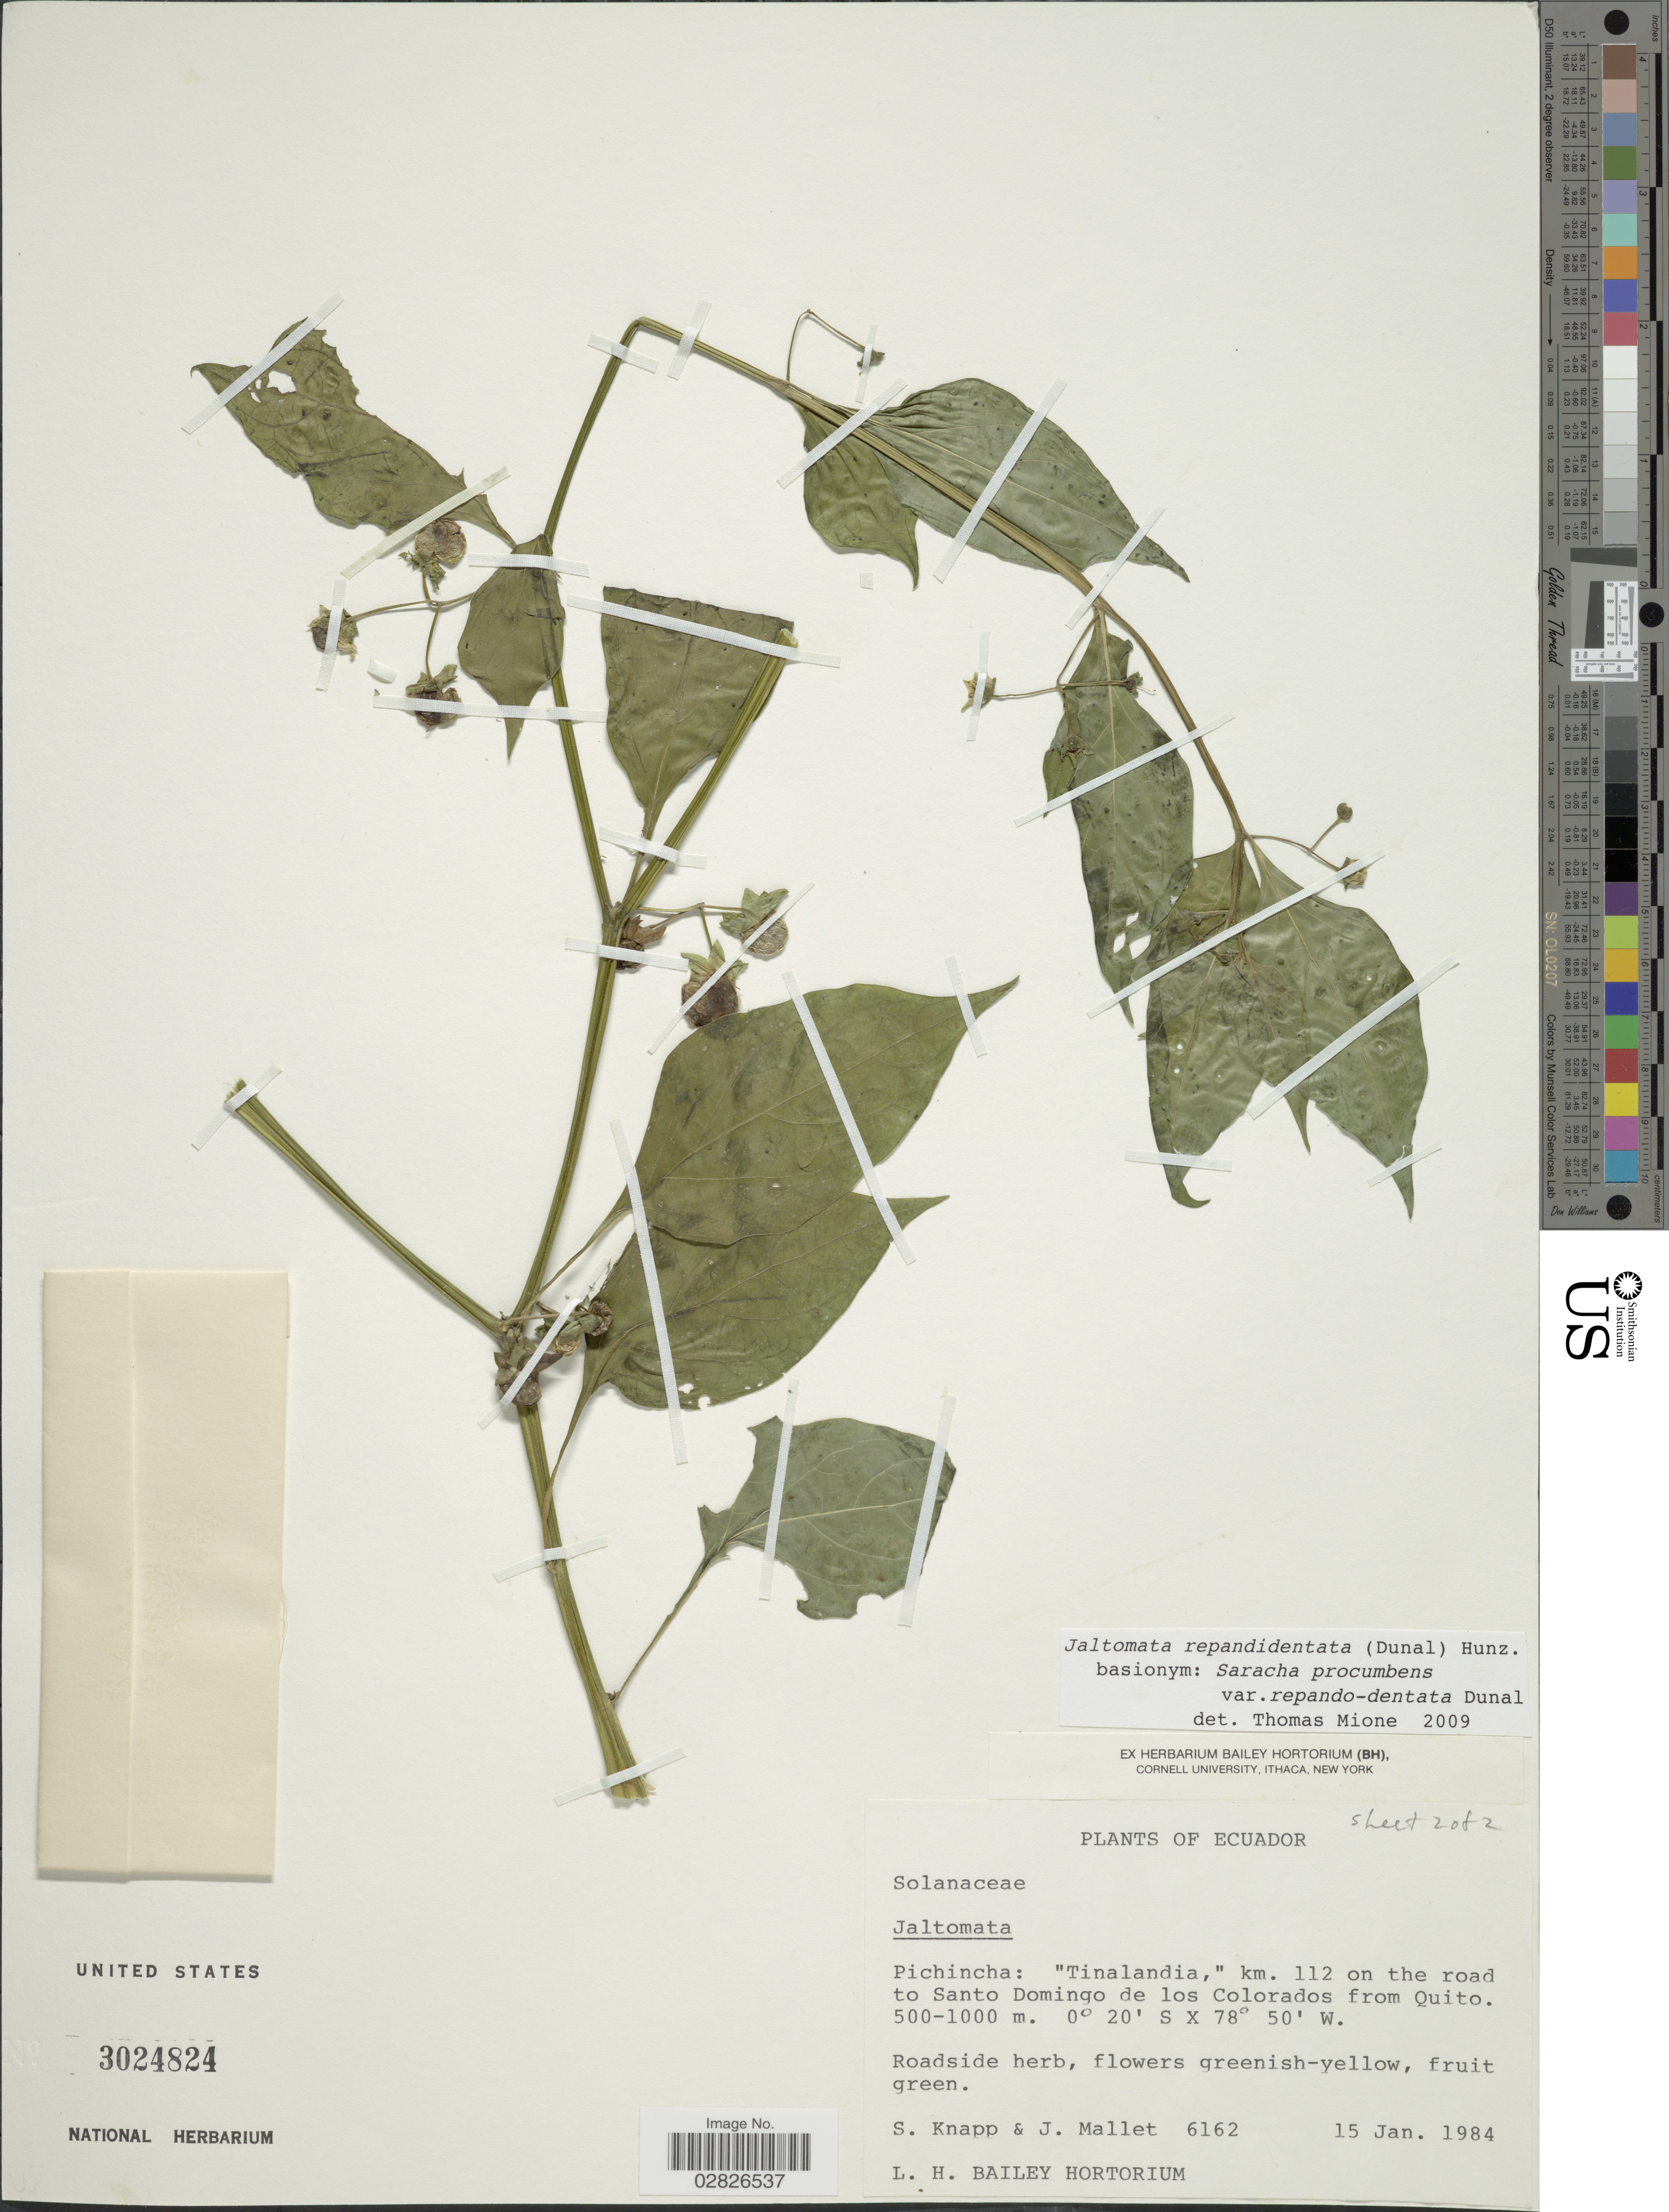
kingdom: Plantae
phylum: Tracheophyta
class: Magnoliopsida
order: Solanales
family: Solanaceae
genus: Jaltomata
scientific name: Jaltomata repandidentata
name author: (Dunal) Hunz.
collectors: S. Knapp & J. Mallet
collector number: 6162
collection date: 1984-01-15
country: Ecuador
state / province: Pichincha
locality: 'Tinalandia', km. 112 on the road to Santo Domingo de los Colorados from Quito.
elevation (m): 500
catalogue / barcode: US 3024824